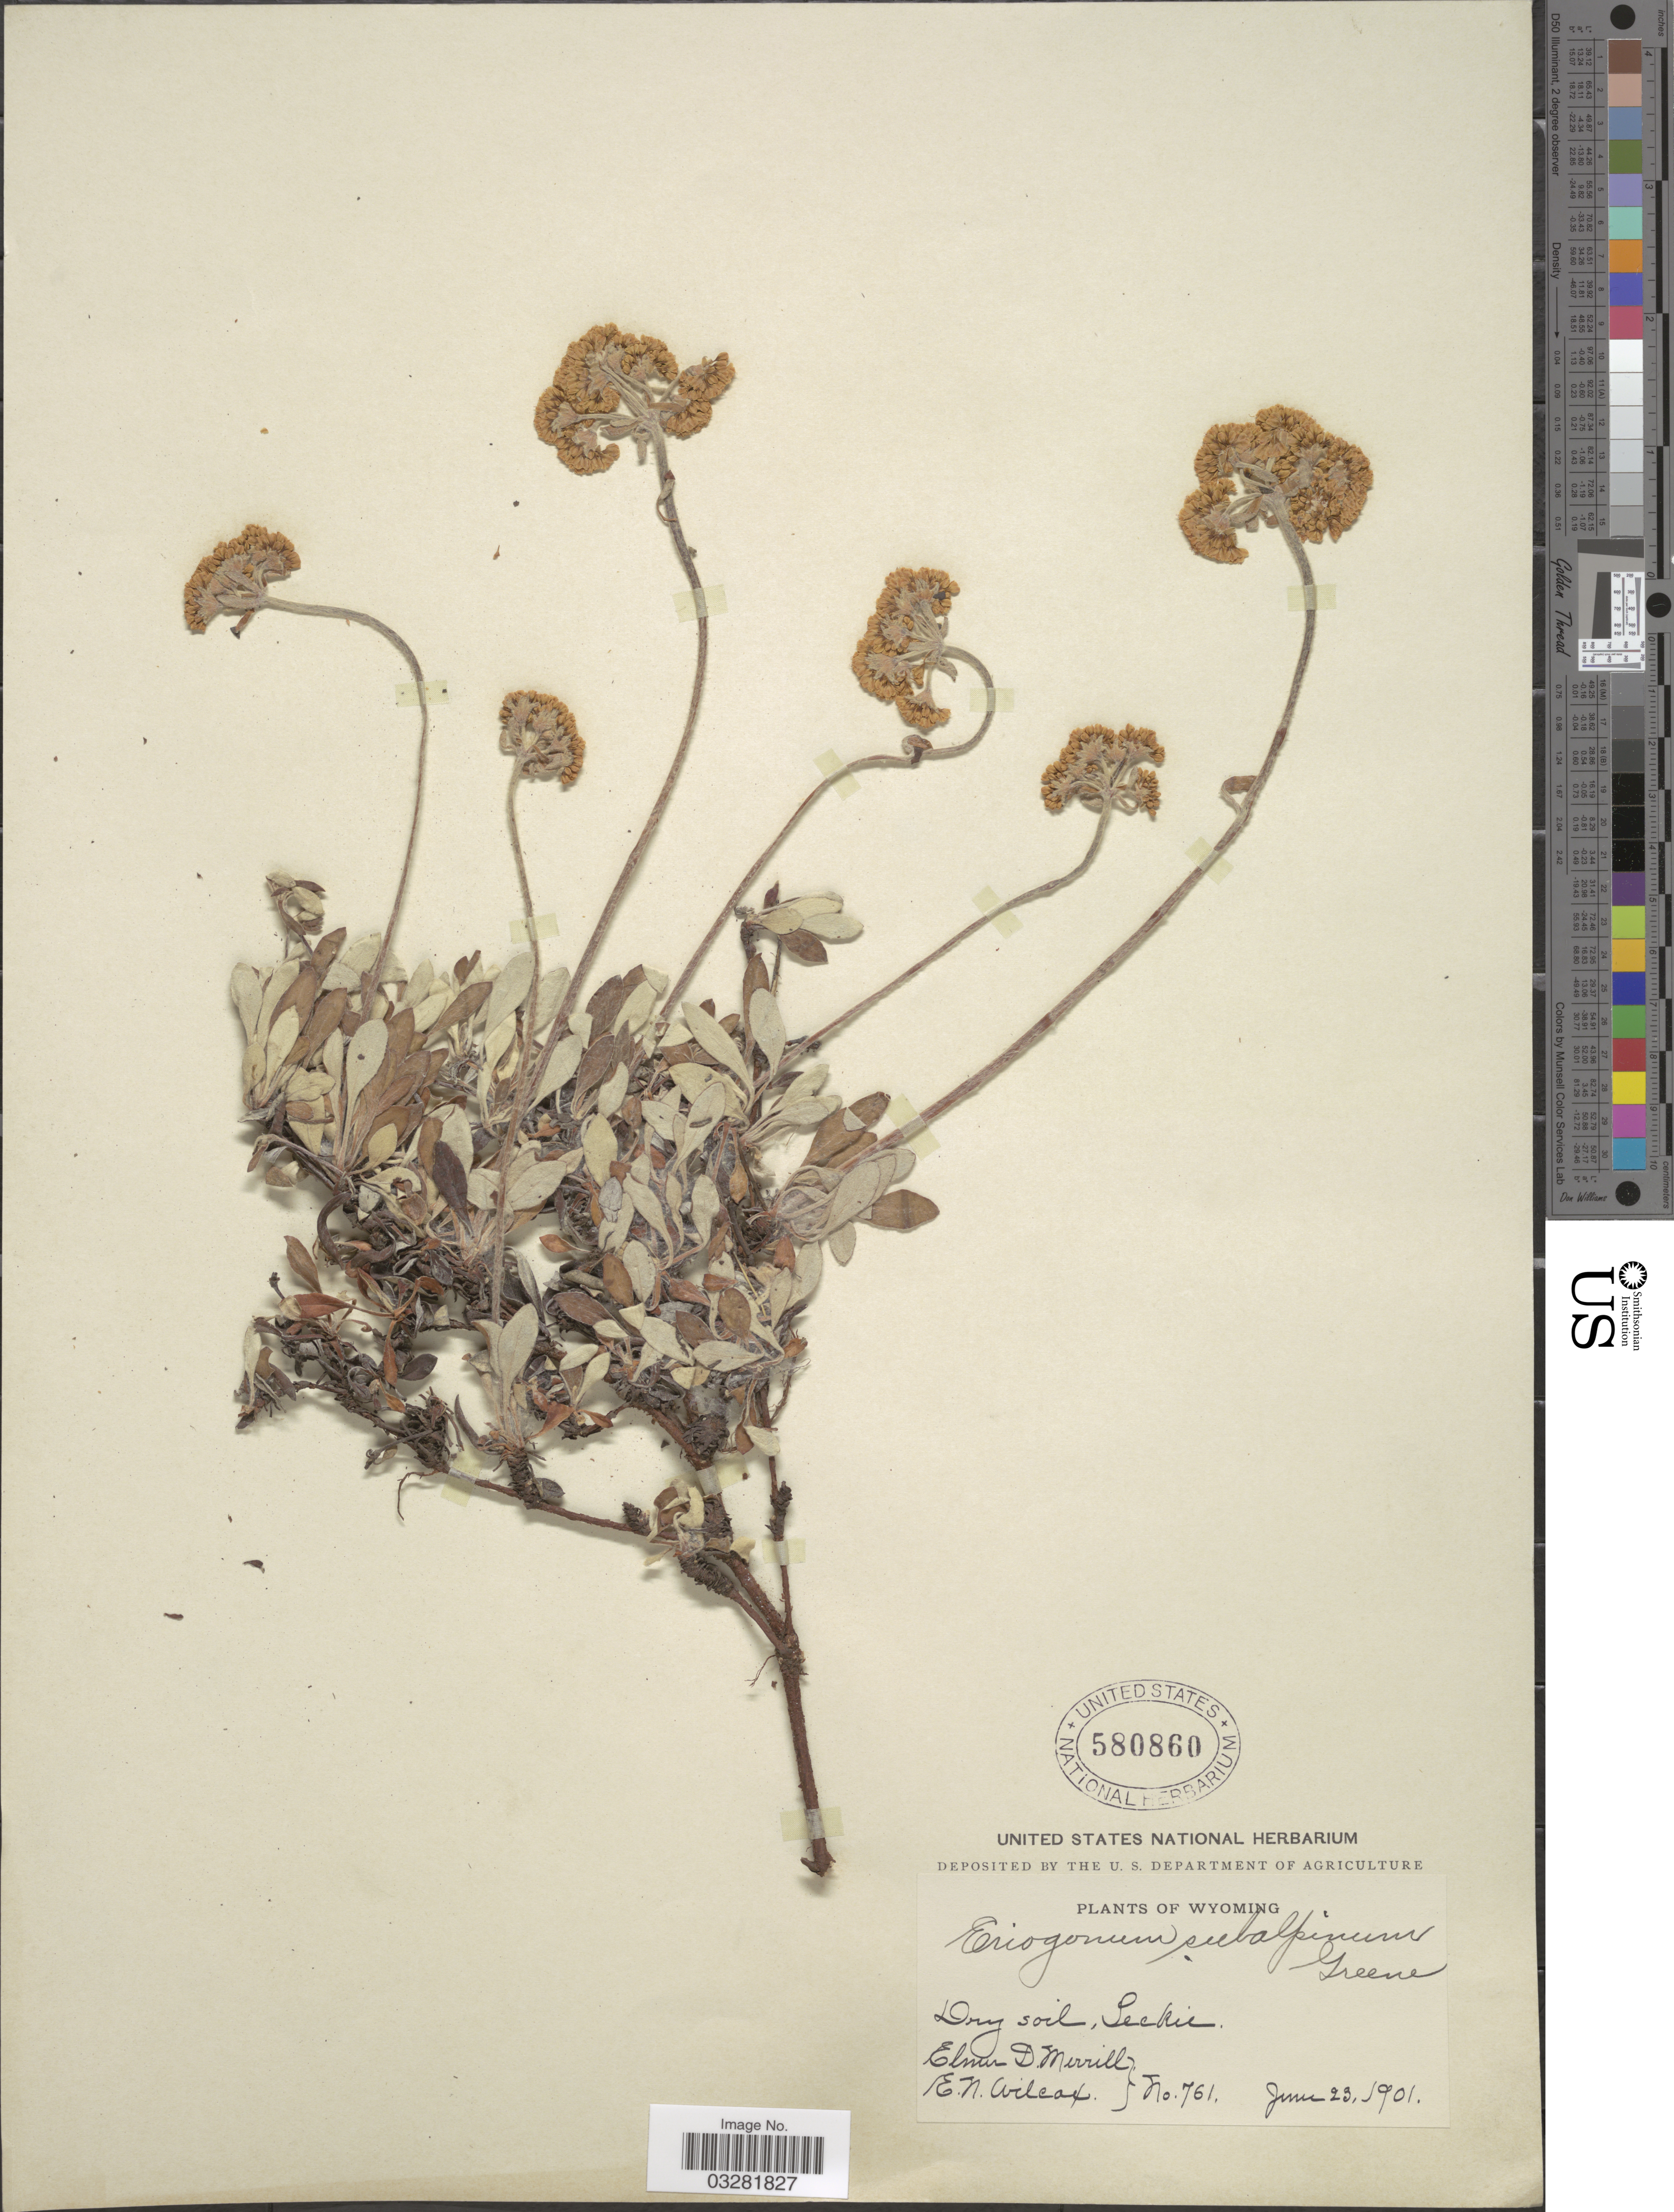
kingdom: Plantae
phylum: Tracheophyta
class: Magnoliopsida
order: Caryophyllales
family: Polygonaceae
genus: Eriogonum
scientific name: Eriogonum umbellatum var. subalpinum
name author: M.E. Jones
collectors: E. D. Merrill & E. Wilcox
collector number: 761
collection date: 1901-06-23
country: United States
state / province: Wyoming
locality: Leckie.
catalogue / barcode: US 580860